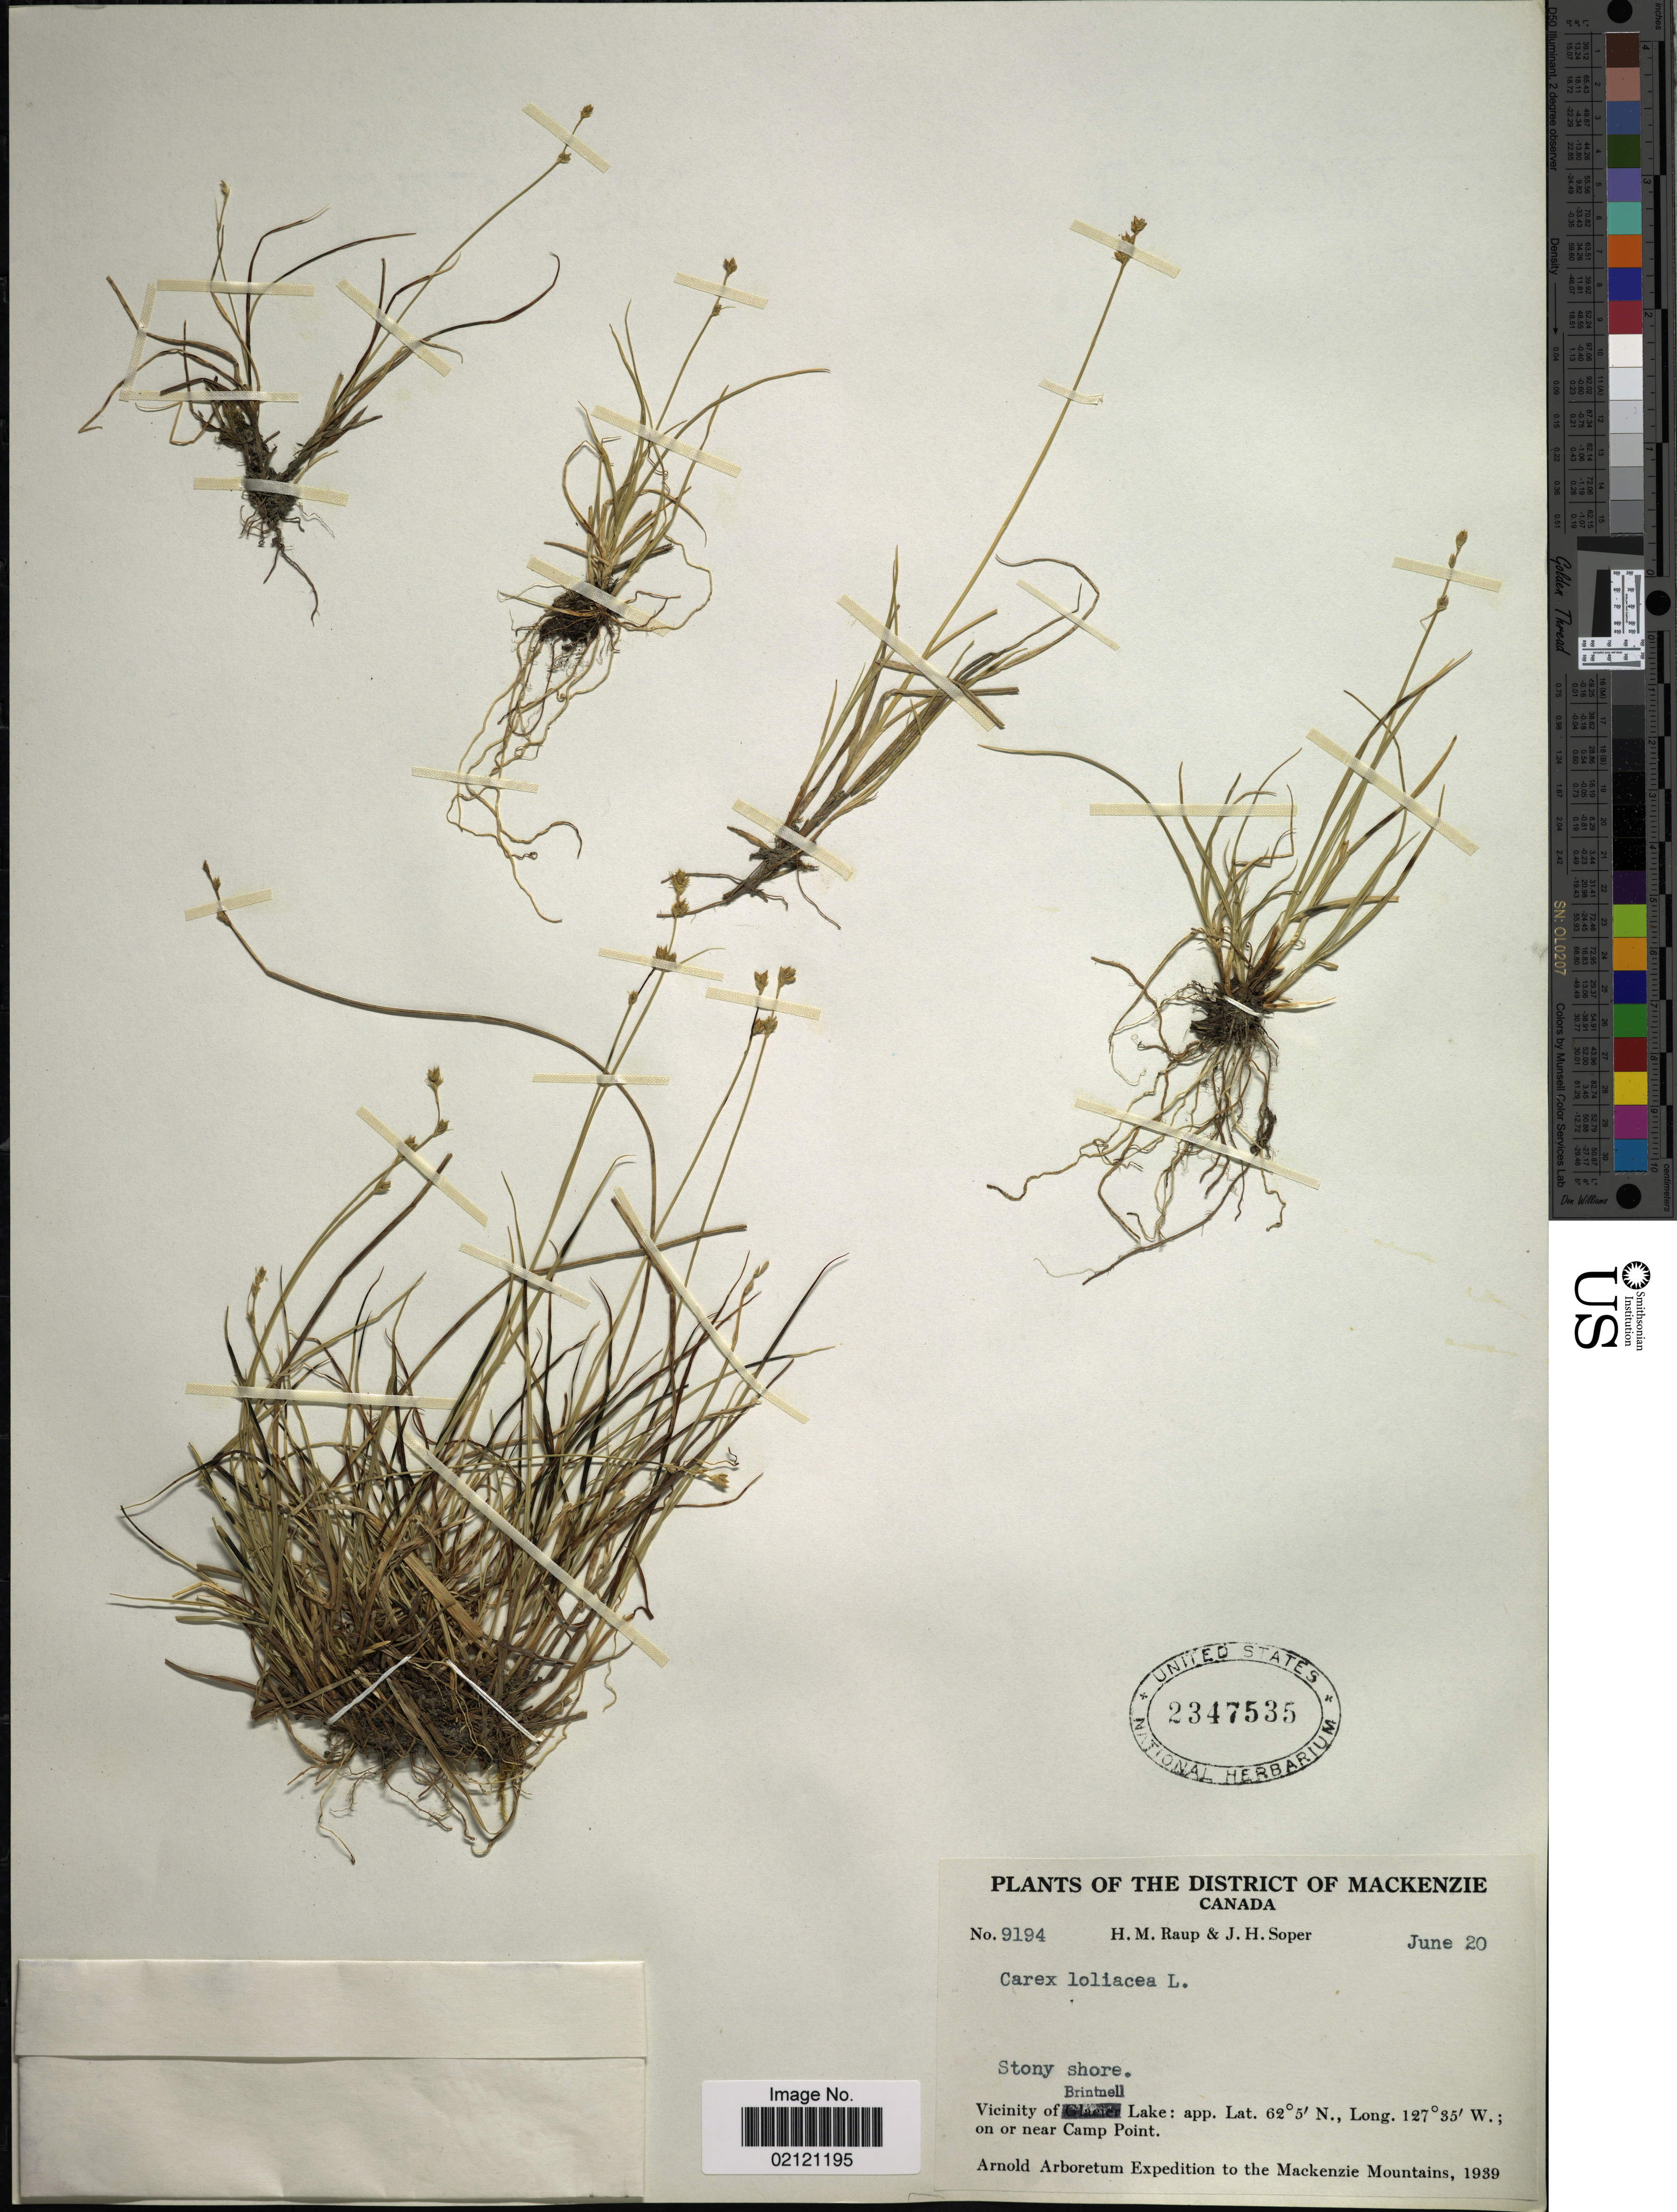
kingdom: Plantae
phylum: Tracheophyta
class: Liliopsida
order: Poales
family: Cyperaceae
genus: Carex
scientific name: Carex loliacea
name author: L.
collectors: H. Raup & J. H. Soper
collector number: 9194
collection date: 1939-06-20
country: Canada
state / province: British Columbia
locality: The District of Mackenzie, Vicinity of Brintnell Lake, on or near Camp Point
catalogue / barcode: US 2347535